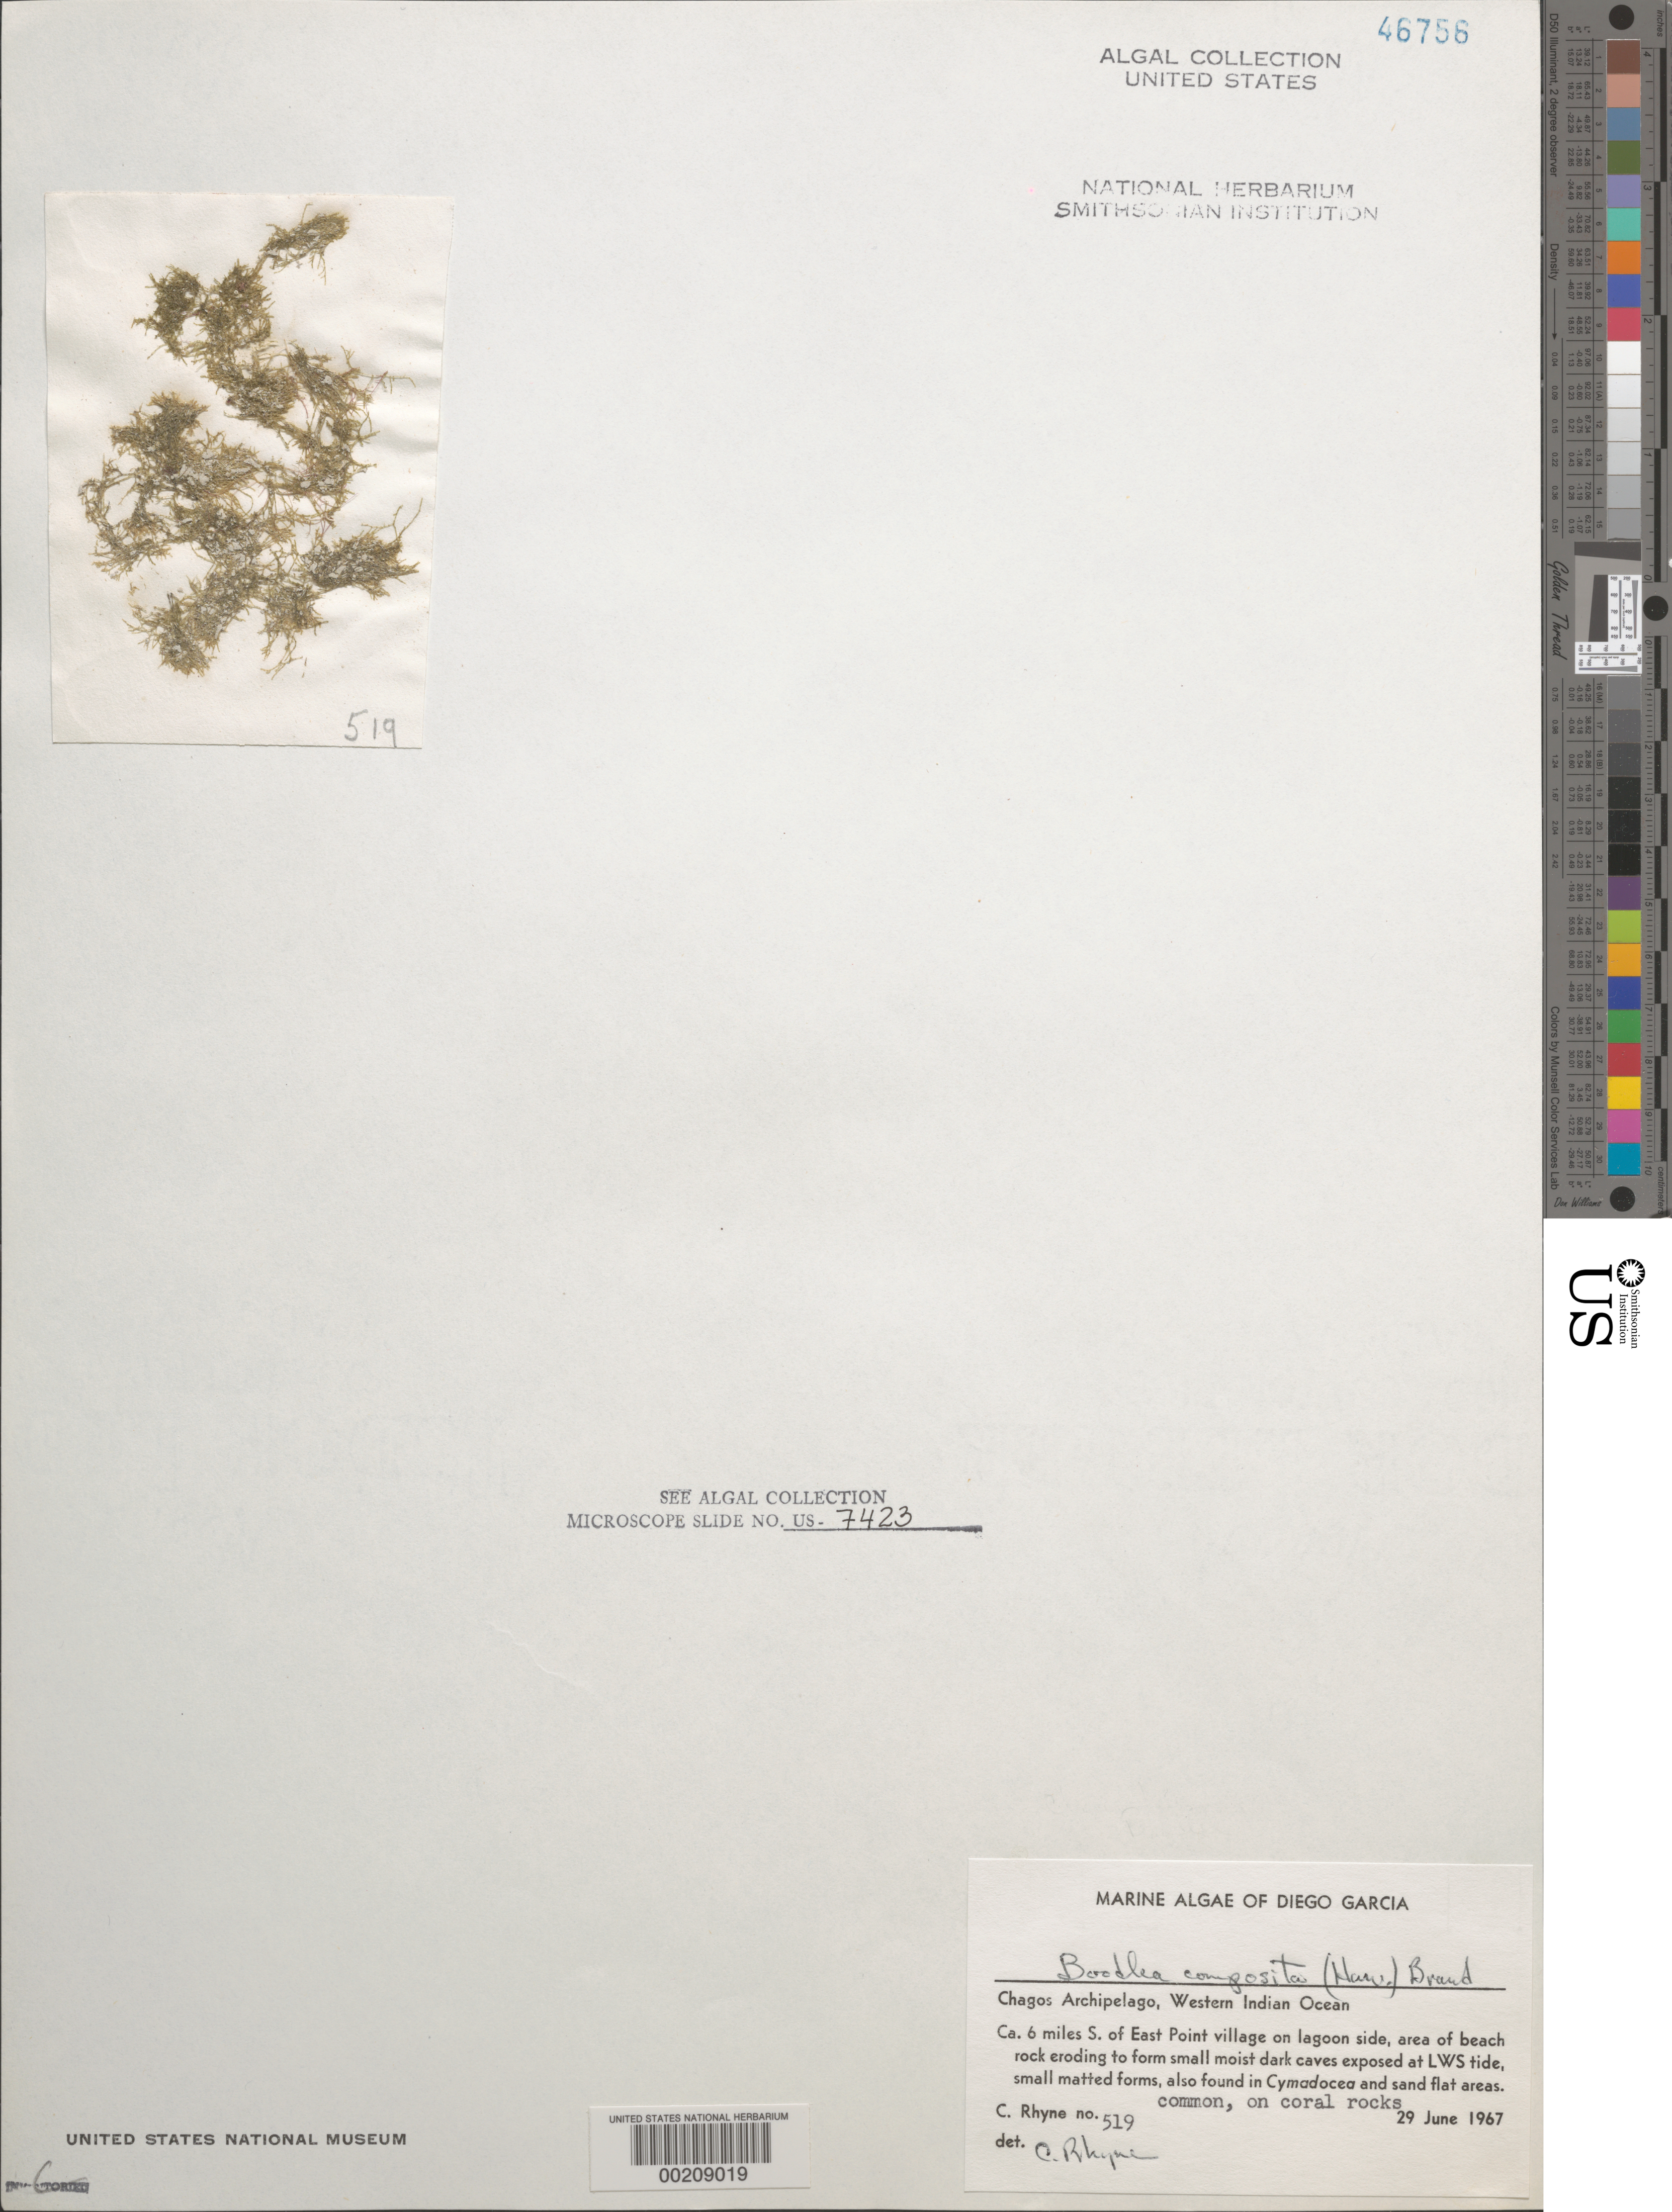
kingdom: Plantae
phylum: Chlorophyta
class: Ulvophyceae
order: Siphonocladales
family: Boodleaceae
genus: Boodlea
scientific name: Boodlea composita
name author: (Humb. & Humb.) Brand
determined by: Rhyne, C. F.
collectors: C. Rhyne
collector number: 519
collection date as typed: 29 Jun 1967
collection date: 1967-06-29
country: British Indian Ocean Territory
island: Diego Garcia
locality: Ca. 6 miles south of East Point Village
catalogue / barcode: US 46756